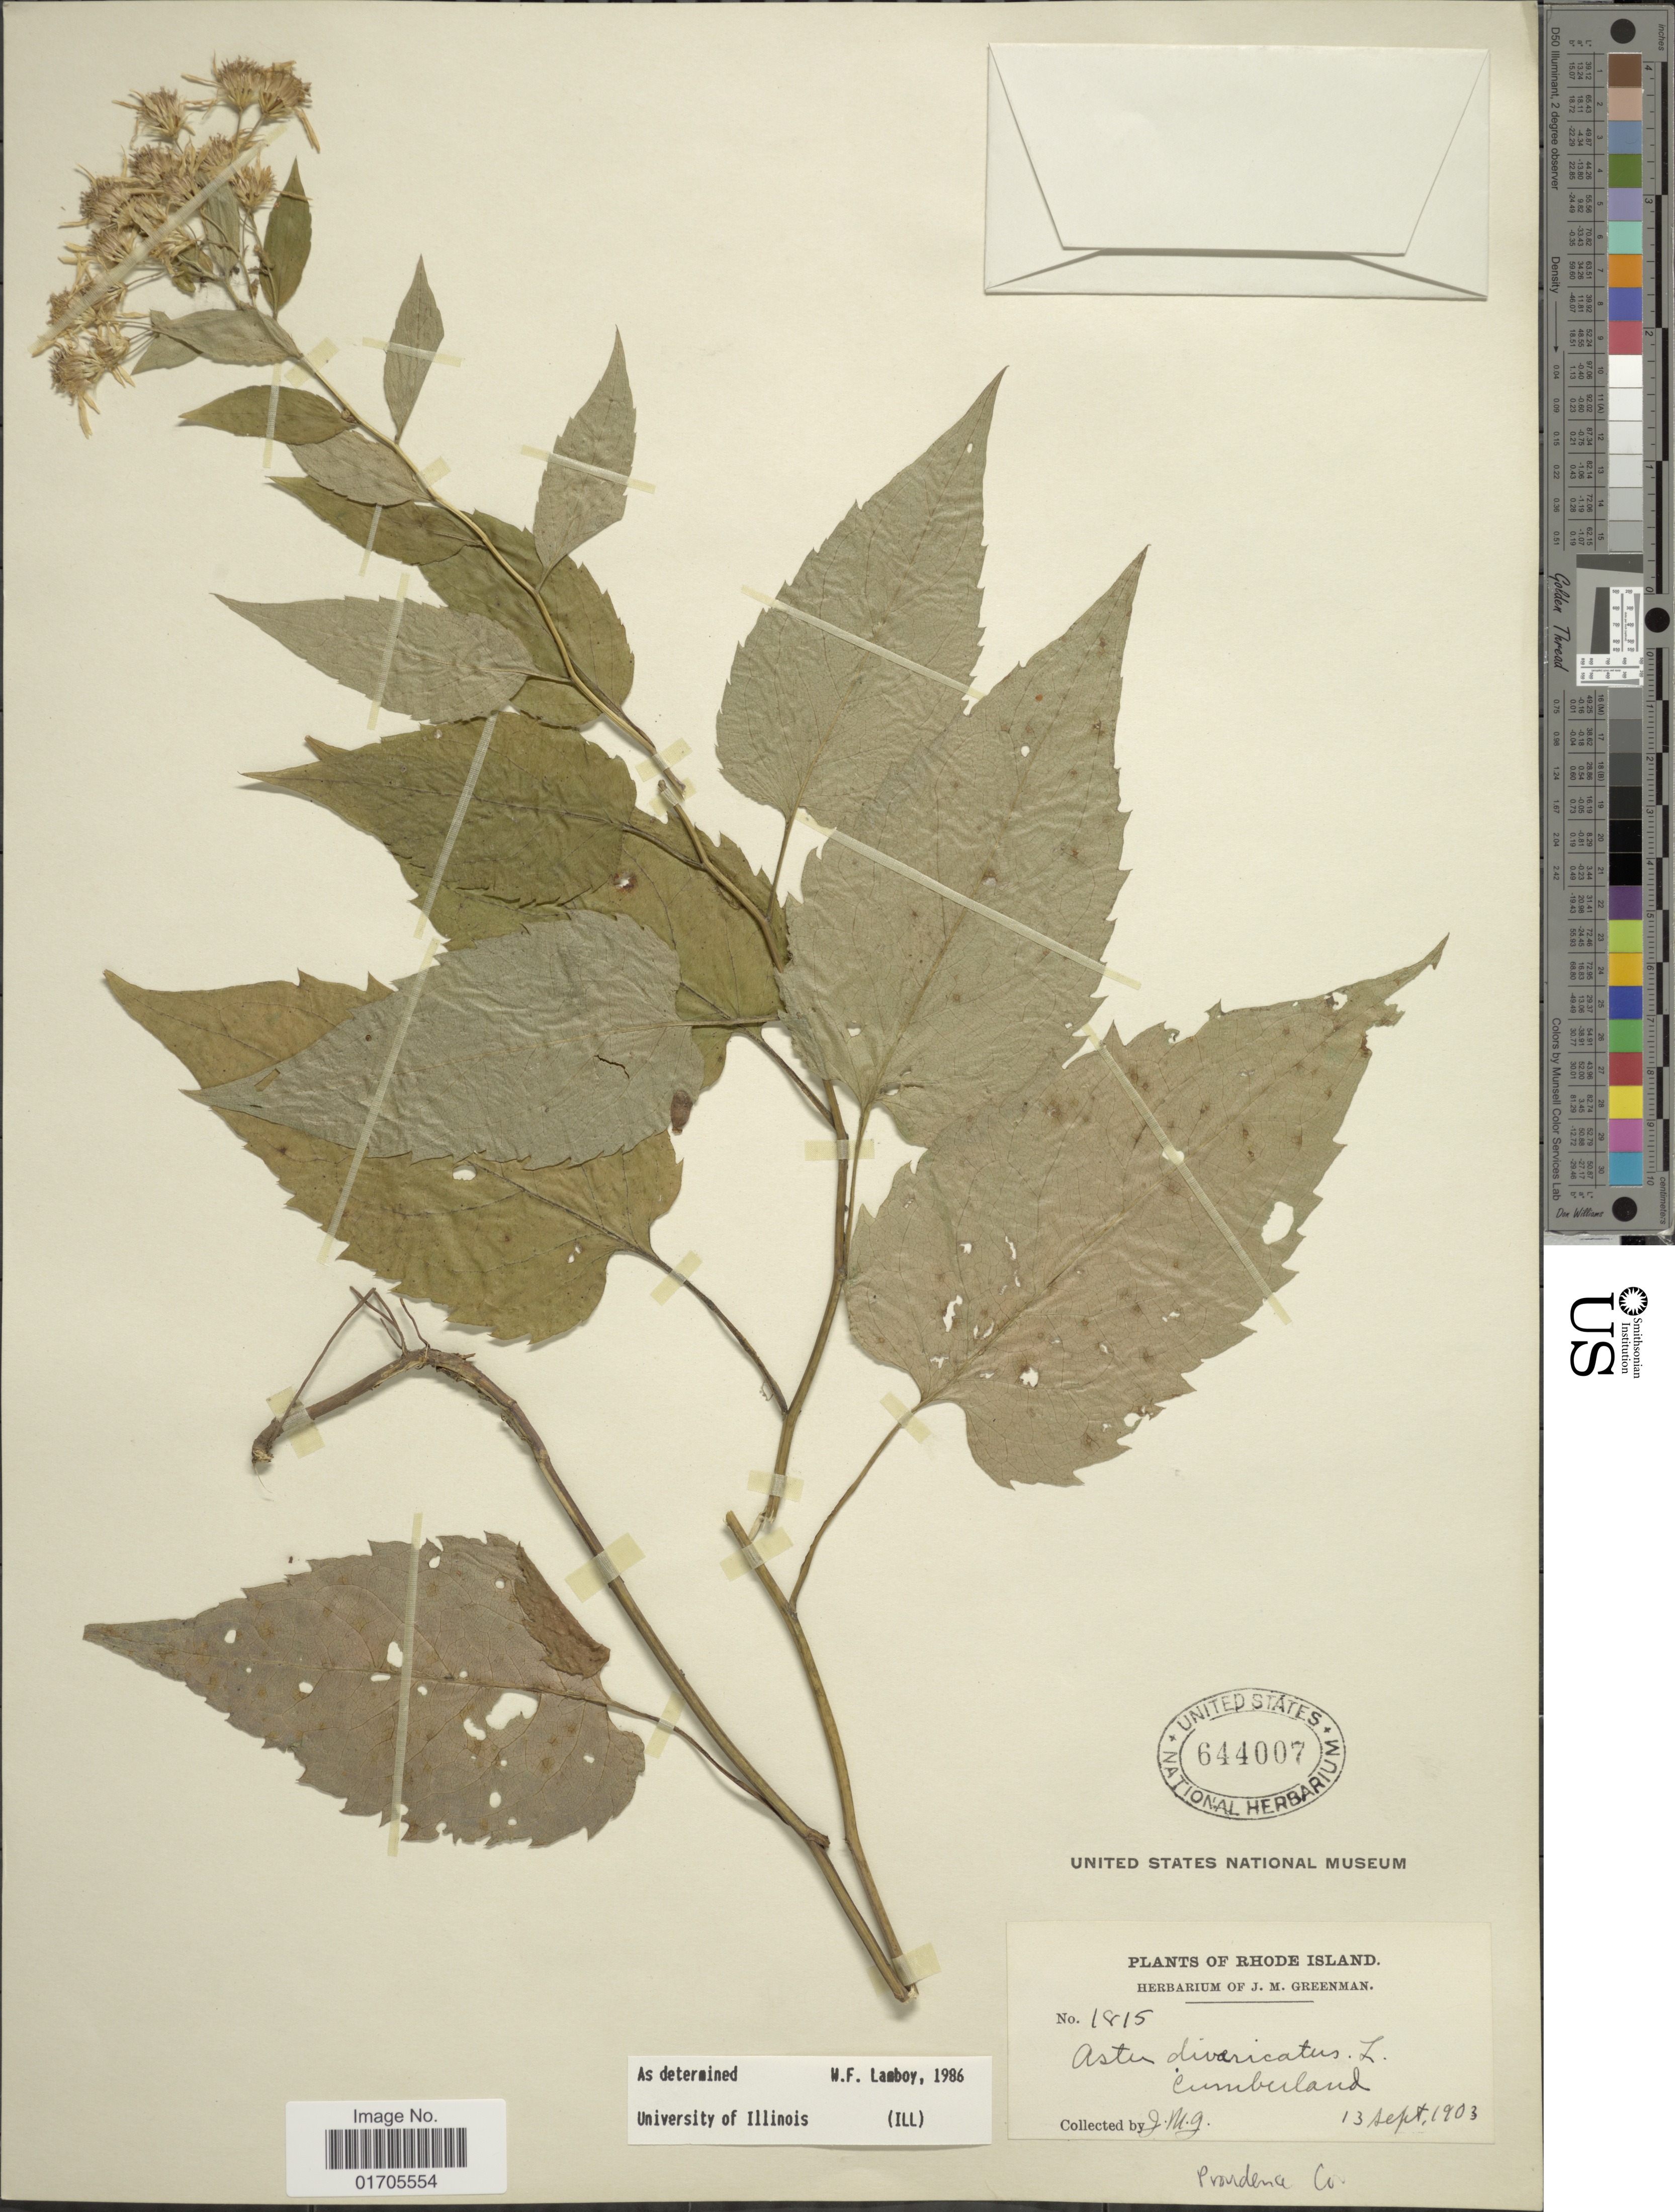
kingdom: Plantae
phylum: Tracheophyta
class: Magnoliopsida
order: Asterales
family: Asteraceae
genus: Eurybia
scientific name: Eurybia divaricata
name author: (L.) G.L. Nesom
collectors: J. M. Greenman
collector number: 1815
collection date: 1903-09-13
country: United States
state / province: Rhode Island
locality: Rhode Island. Cumberland. Providence Co.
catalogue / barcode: US 644007